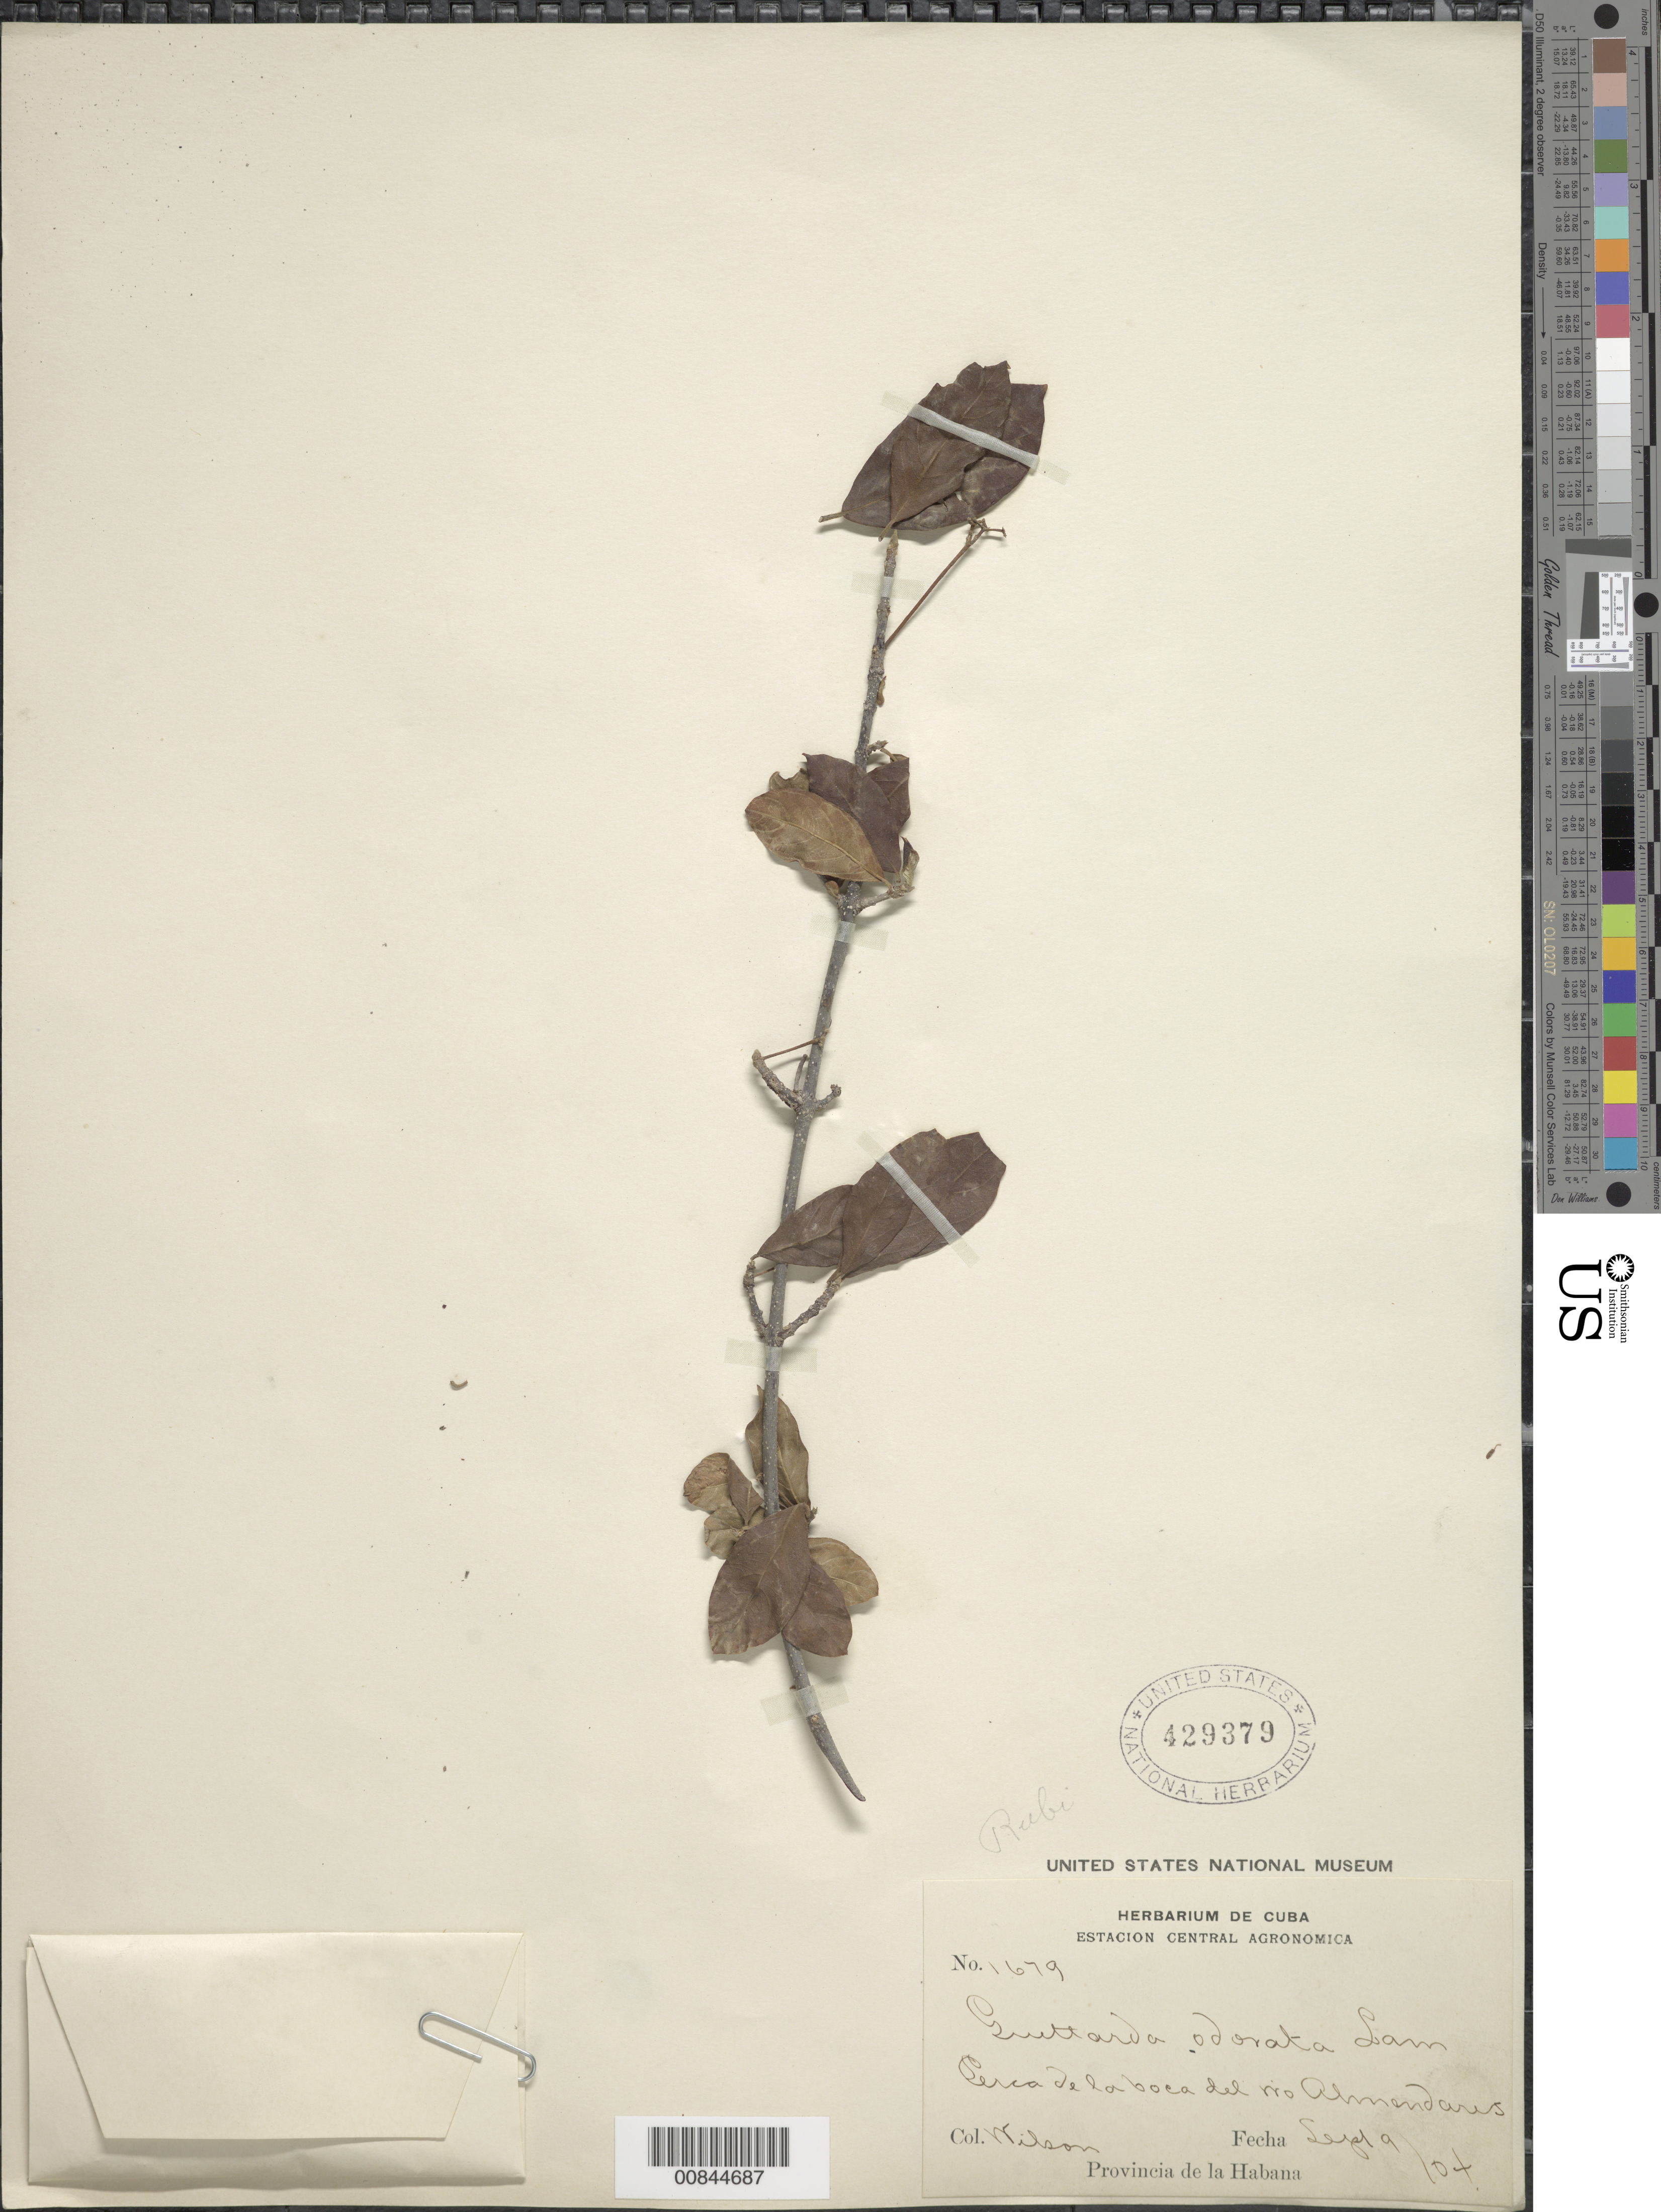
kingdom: Plantae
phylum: Tracheophyta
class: Magnoliopsida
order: Gentianales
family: Rubiaceae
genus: Guettarda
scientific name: Guettarda elliptica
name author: Sw.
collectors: -- Wilson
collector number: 1679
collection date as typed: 09 Sep 1904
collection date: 1904-09-09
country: Cuba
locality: Cerca de la boca del -o Almendares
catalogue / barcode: US 429379